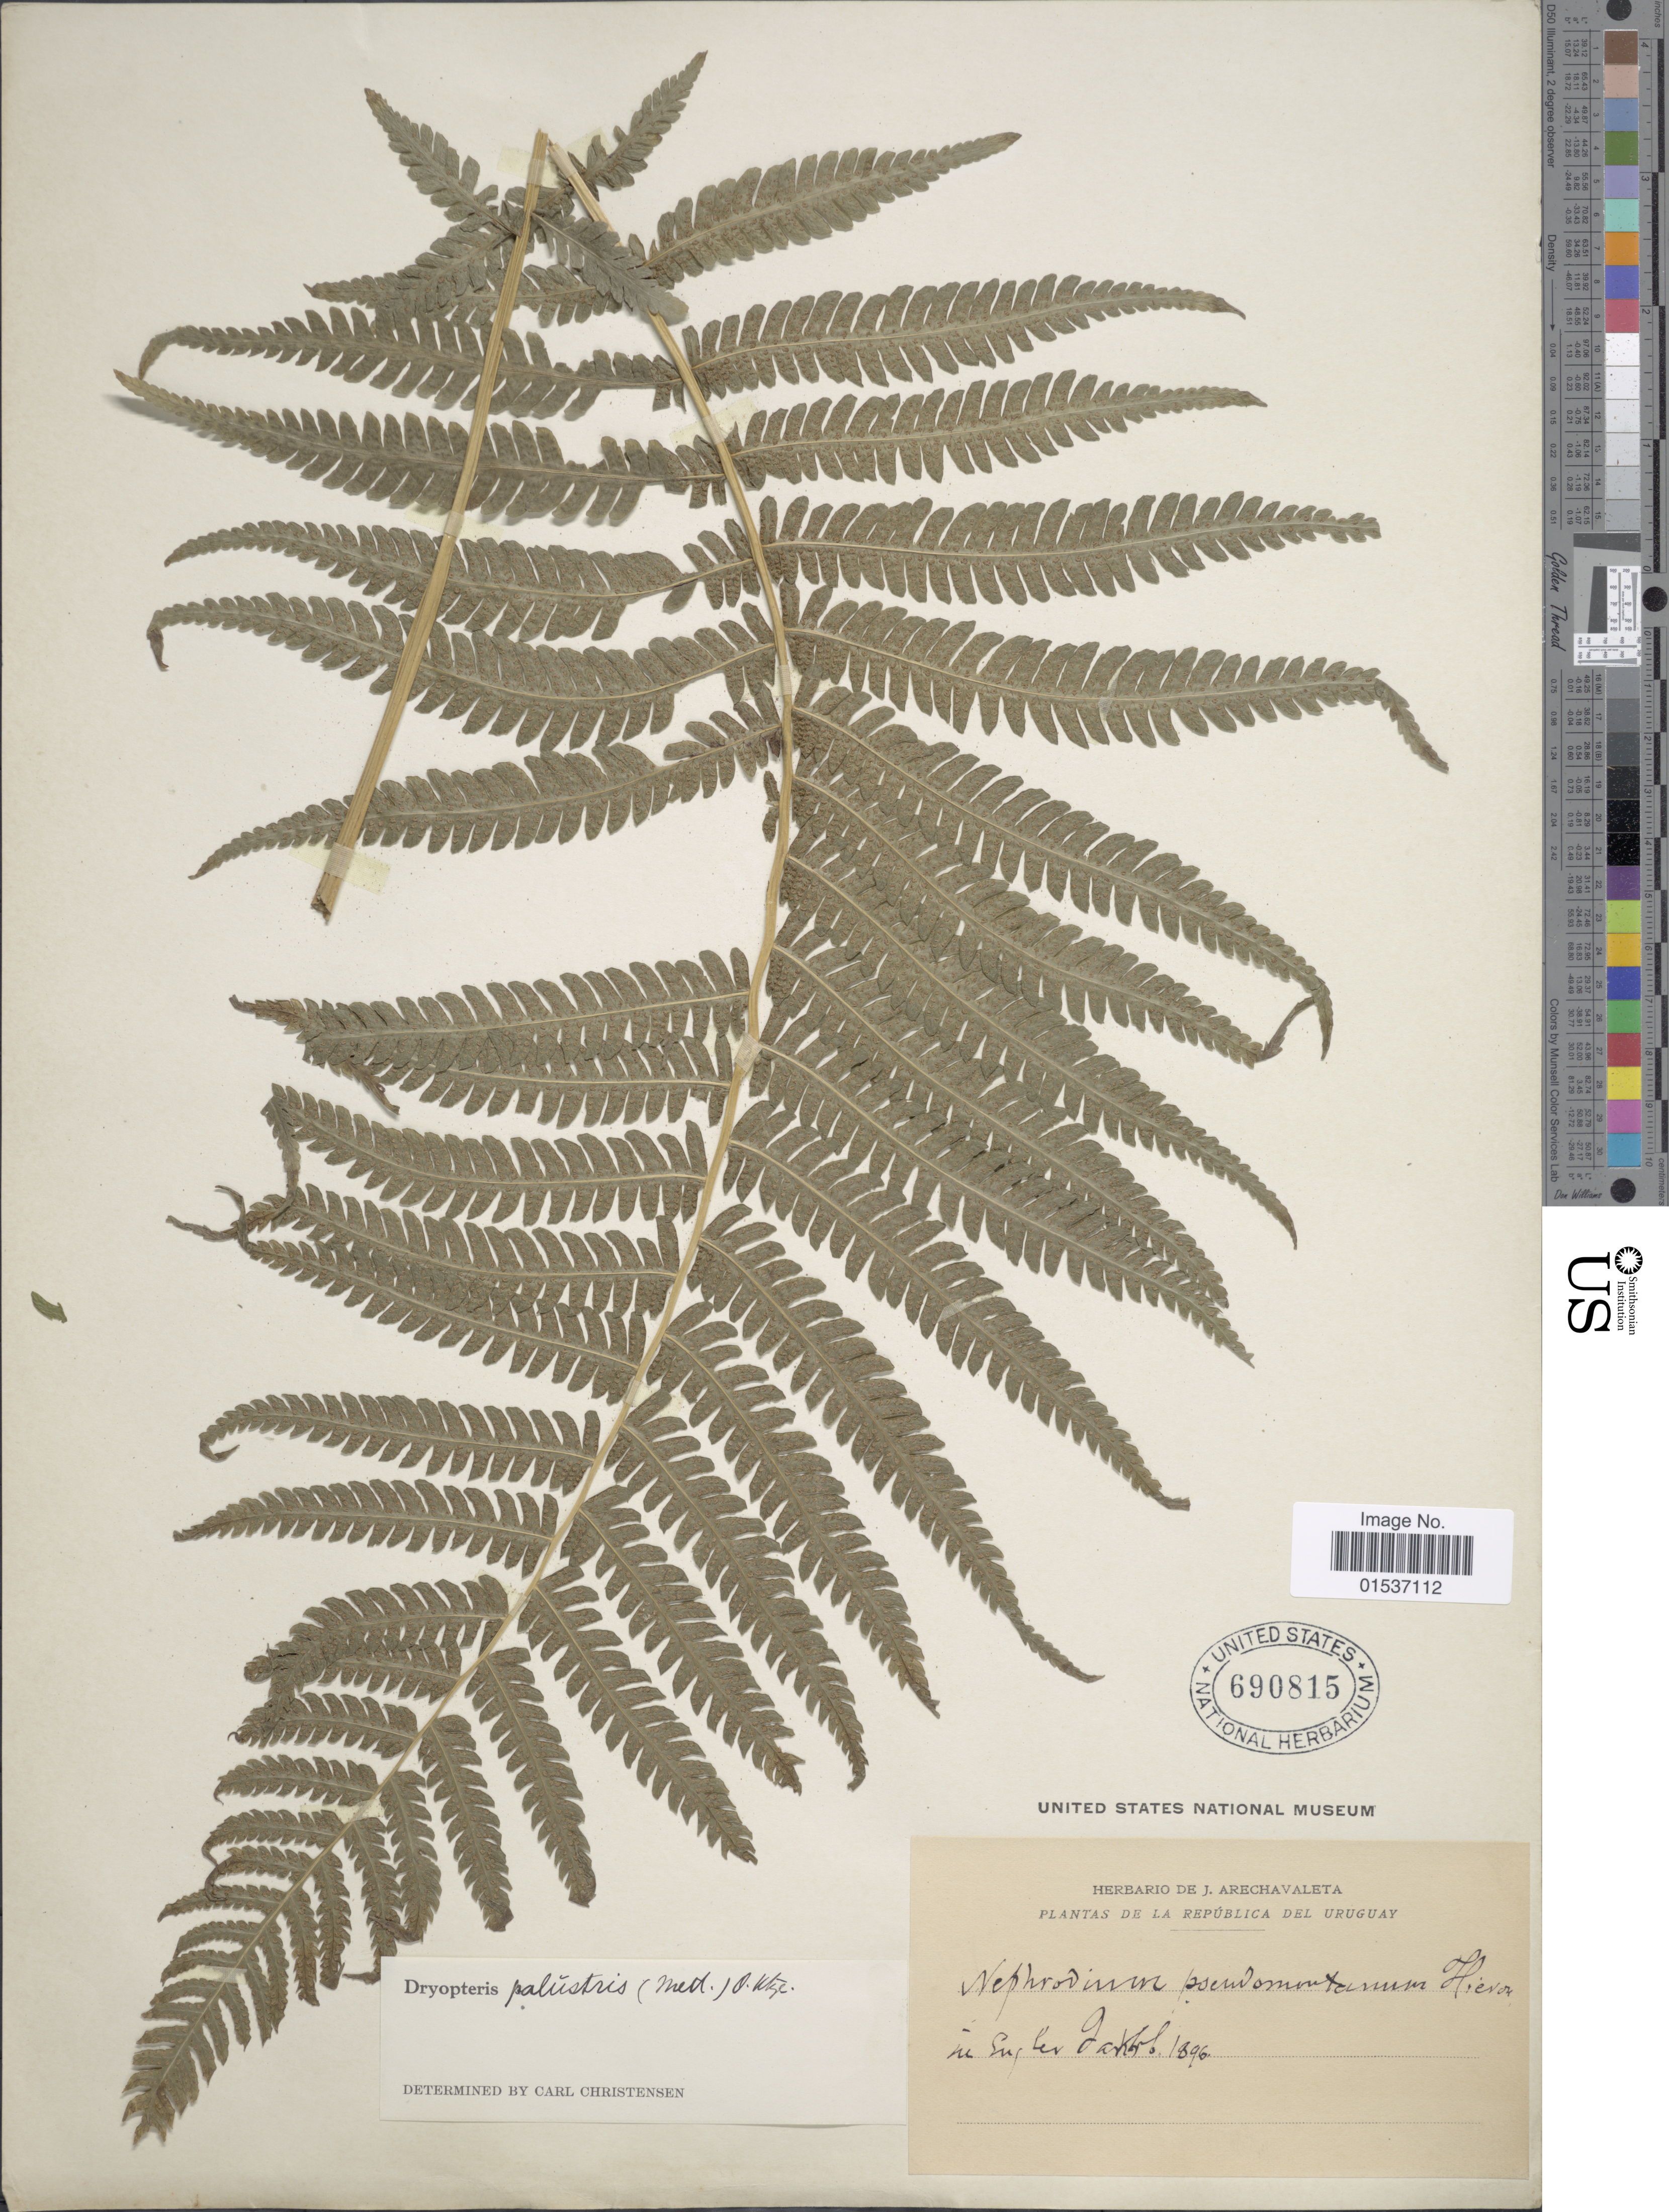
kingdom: Plantae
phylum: Tracheophyta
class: Polypodiopsida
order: Polypodiales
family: Thelypteridaceae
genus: Thelypteris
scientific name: Thelypteris palustris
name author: (Salisb.) Schott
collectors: ex herb. de J. Arechavaleta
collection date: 1896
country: Uruguay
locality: La Republica Del Uruguay.In Su[illegible text] les [illegible text].[interpreted]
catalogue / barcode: US 690815